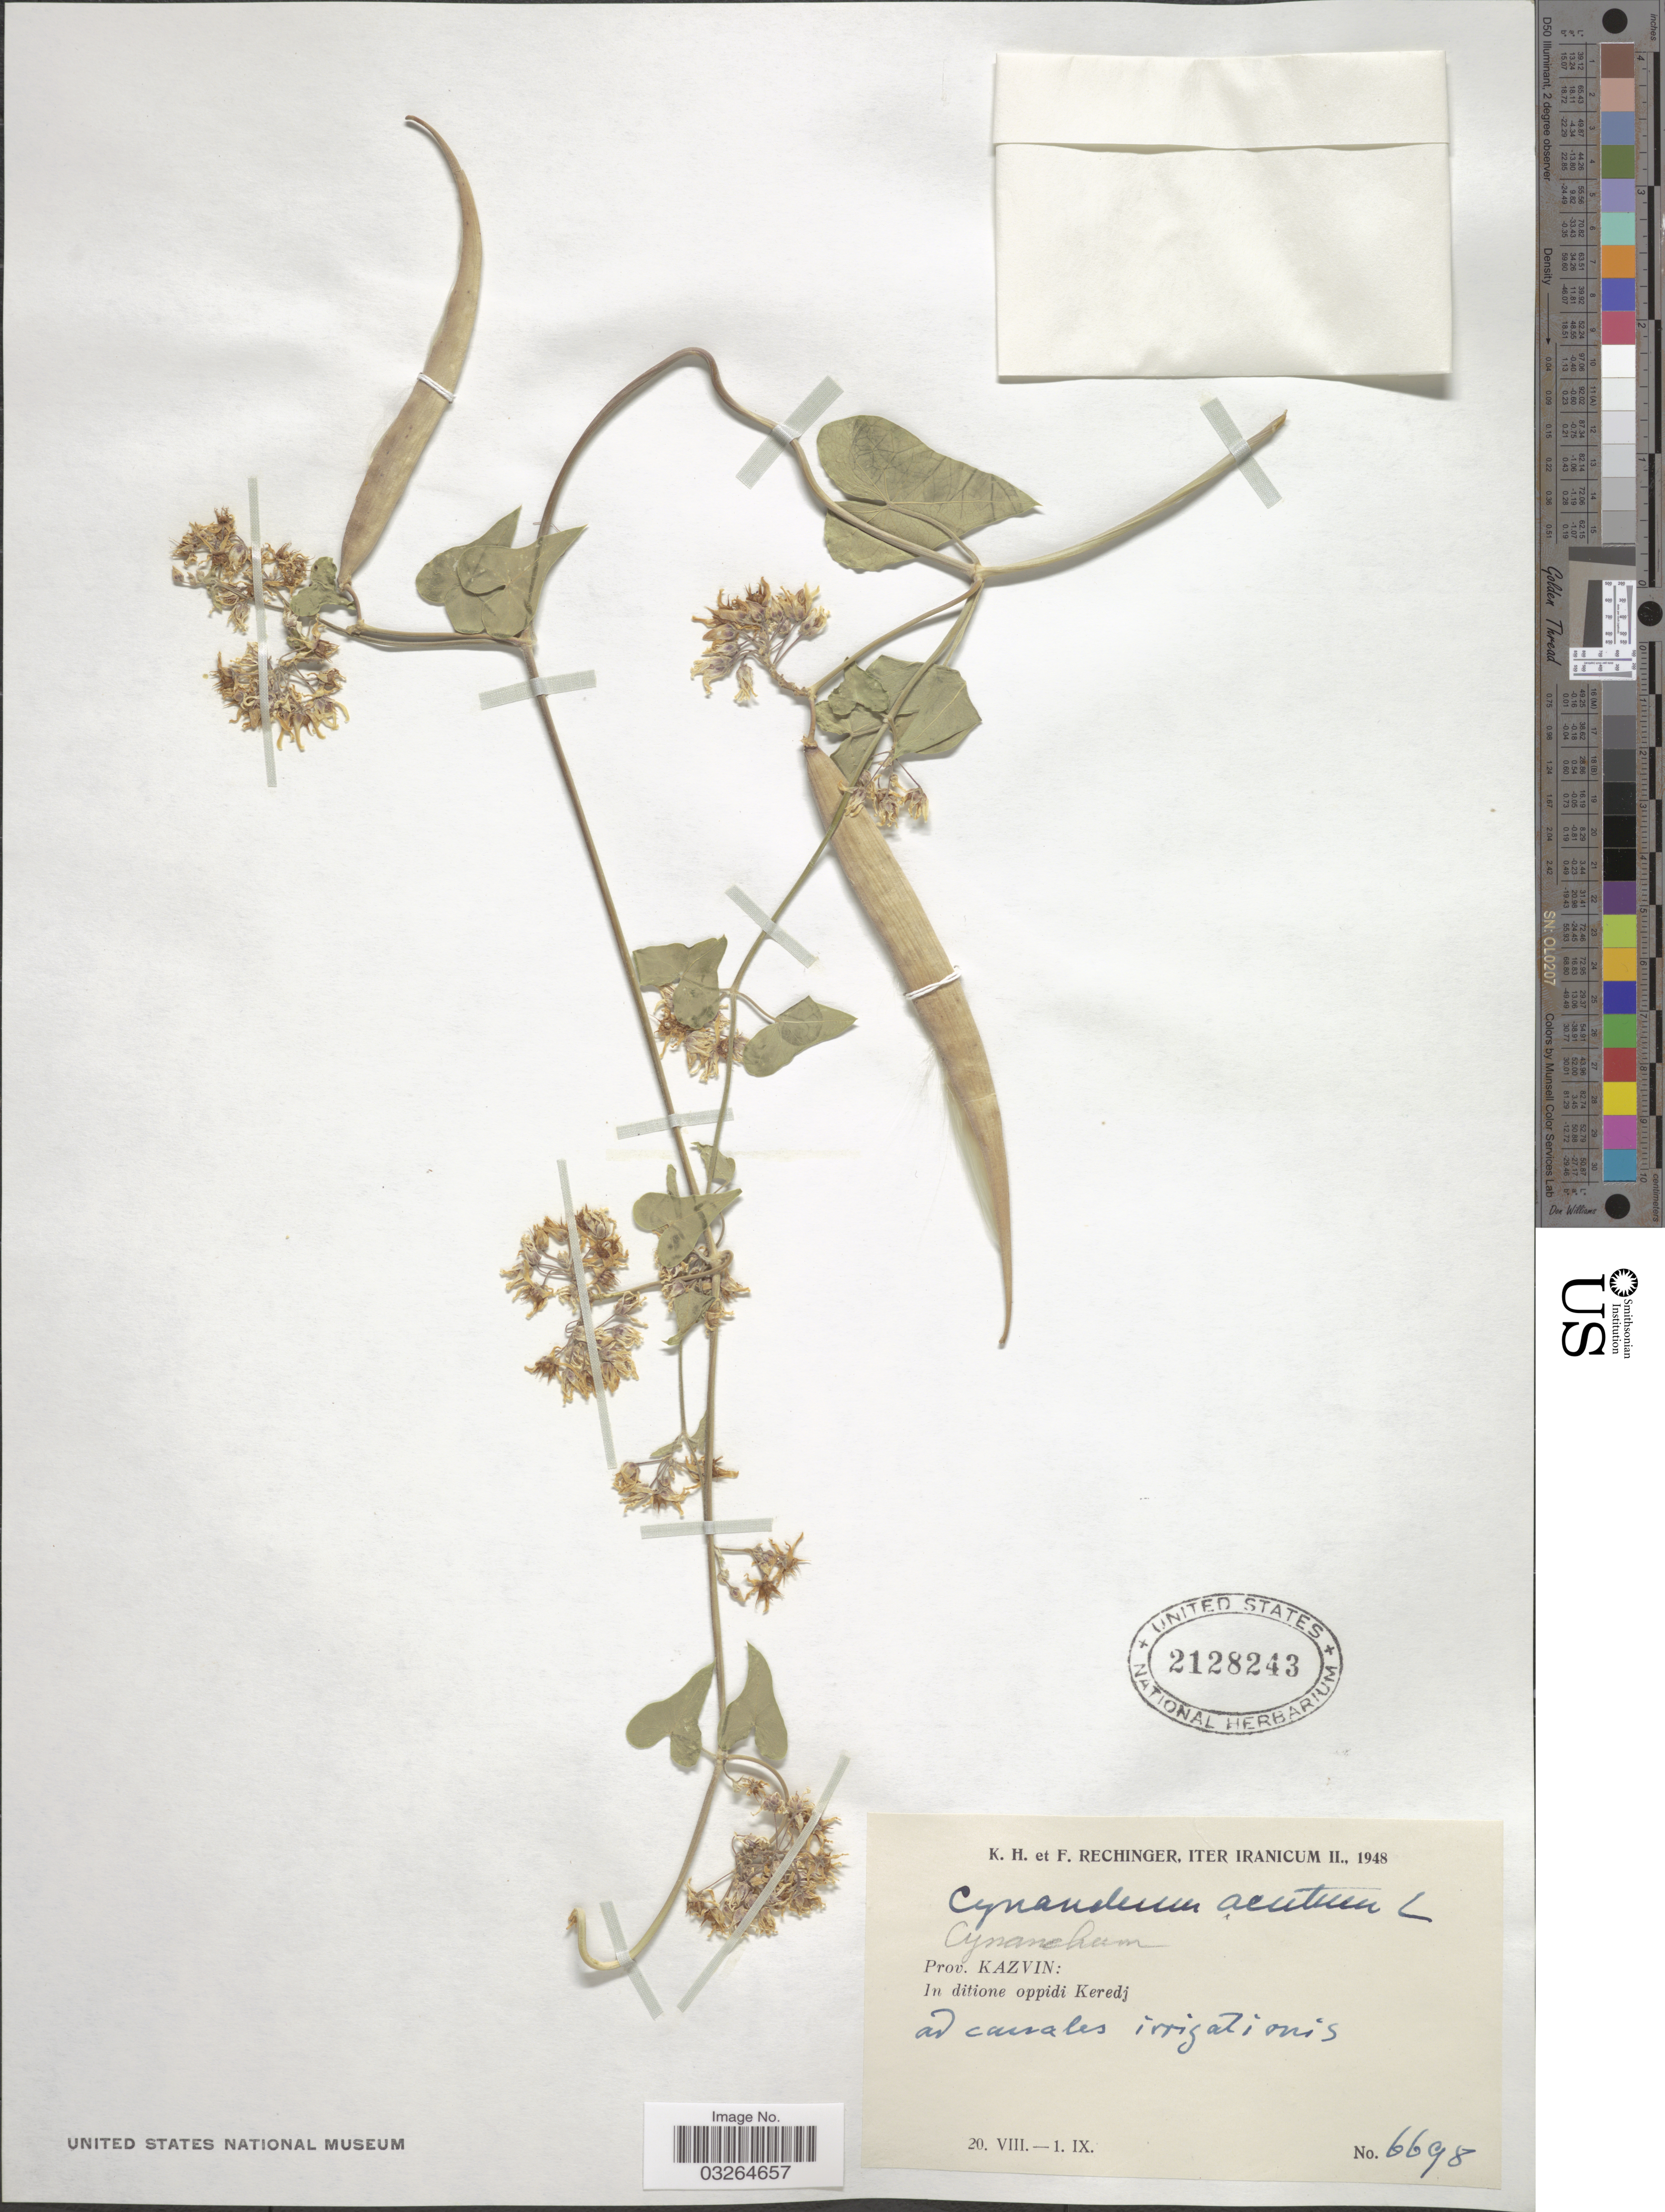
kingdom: Plantae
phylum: Tracheophyta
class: Magnoliopsida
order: Gentianales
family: Apocynaceae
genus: Cynanchum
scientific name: Cynanchum acutum subsp. sibiricum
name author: (Willd.) Rech. f.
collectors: K. H. Rechinger & F. Rechinger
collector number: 6698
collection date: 1948-08-20/1948-09-01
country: Iran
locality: Prov. KAZVIN: In ditione oppidi Keredj, ad canales irrigationis.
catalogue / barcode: US 2128243